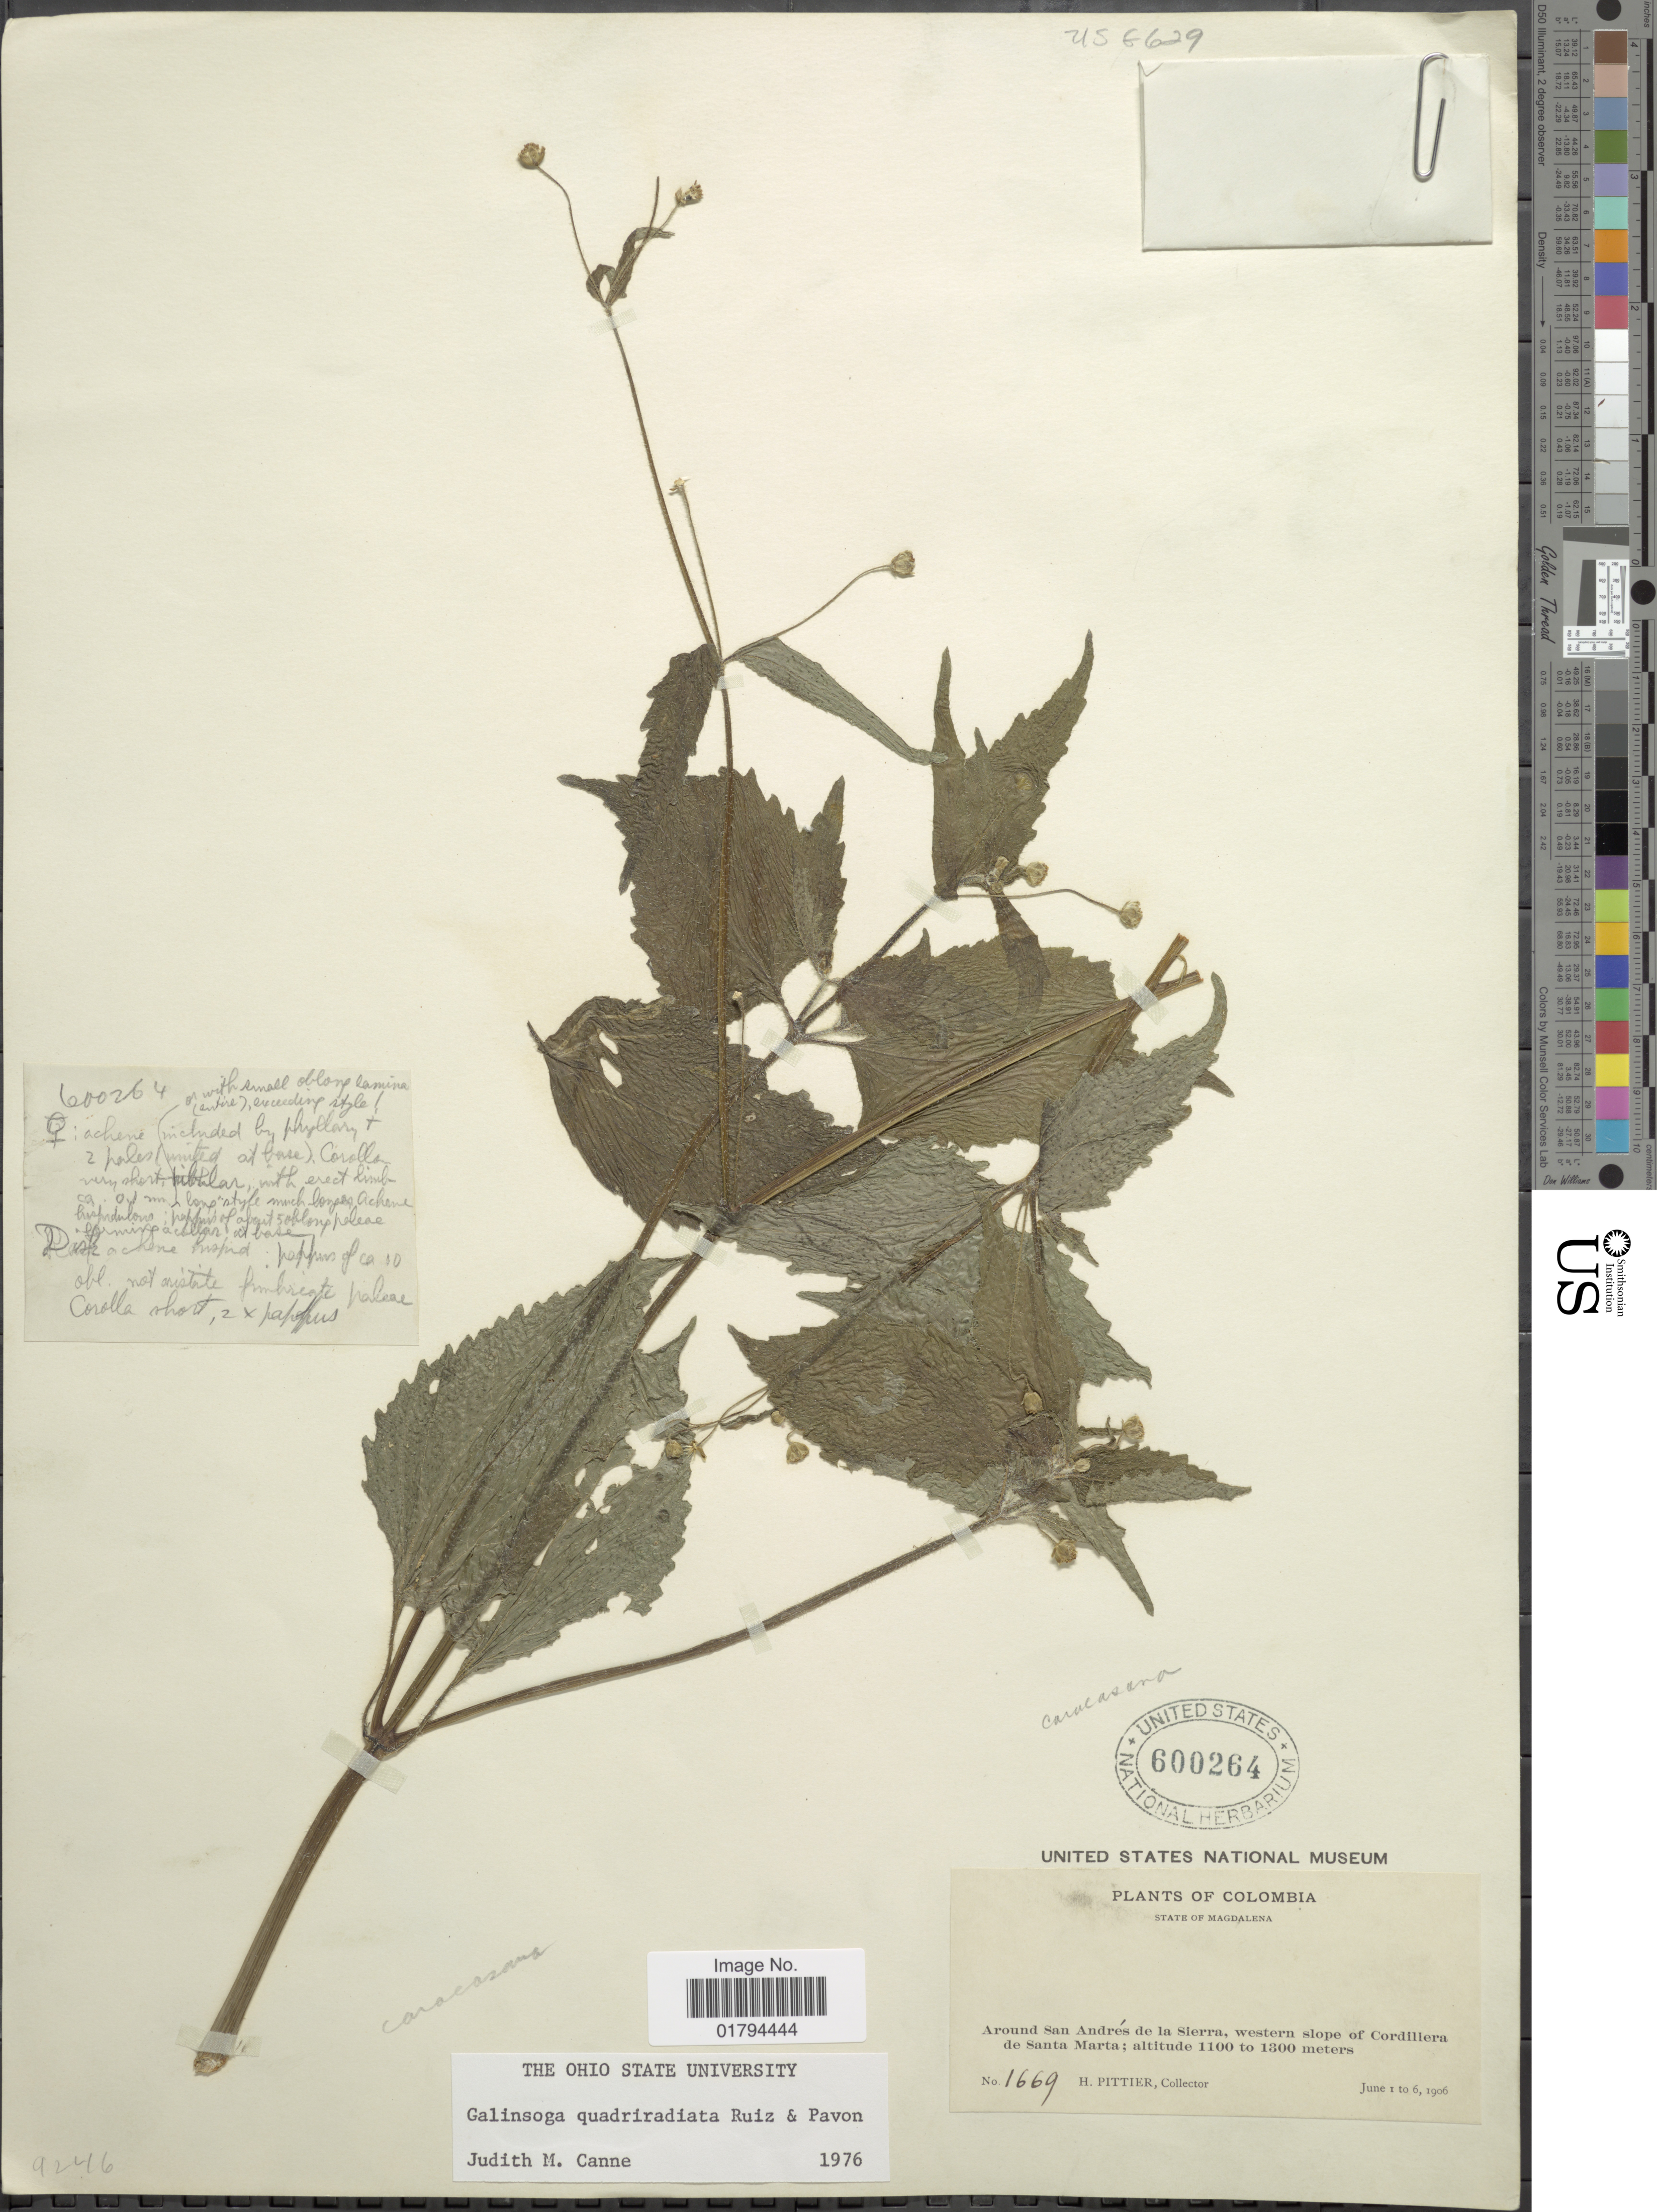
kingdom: Plantae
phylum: Tracheophyta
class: Magnoliopsida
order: Asterales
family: Asteraceae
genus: Galinsoga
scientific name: Galinsoga quadriradiata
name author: Ruiz & Pav.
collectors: H. F. Pittier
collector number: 1669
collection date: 1906-06-01/1906-06-06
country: Colombia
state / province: Magdalena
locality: Around San Andres de la Sierra, western sloe of Cordillera de Santa Marta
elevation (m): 1100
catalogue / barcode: US 600264